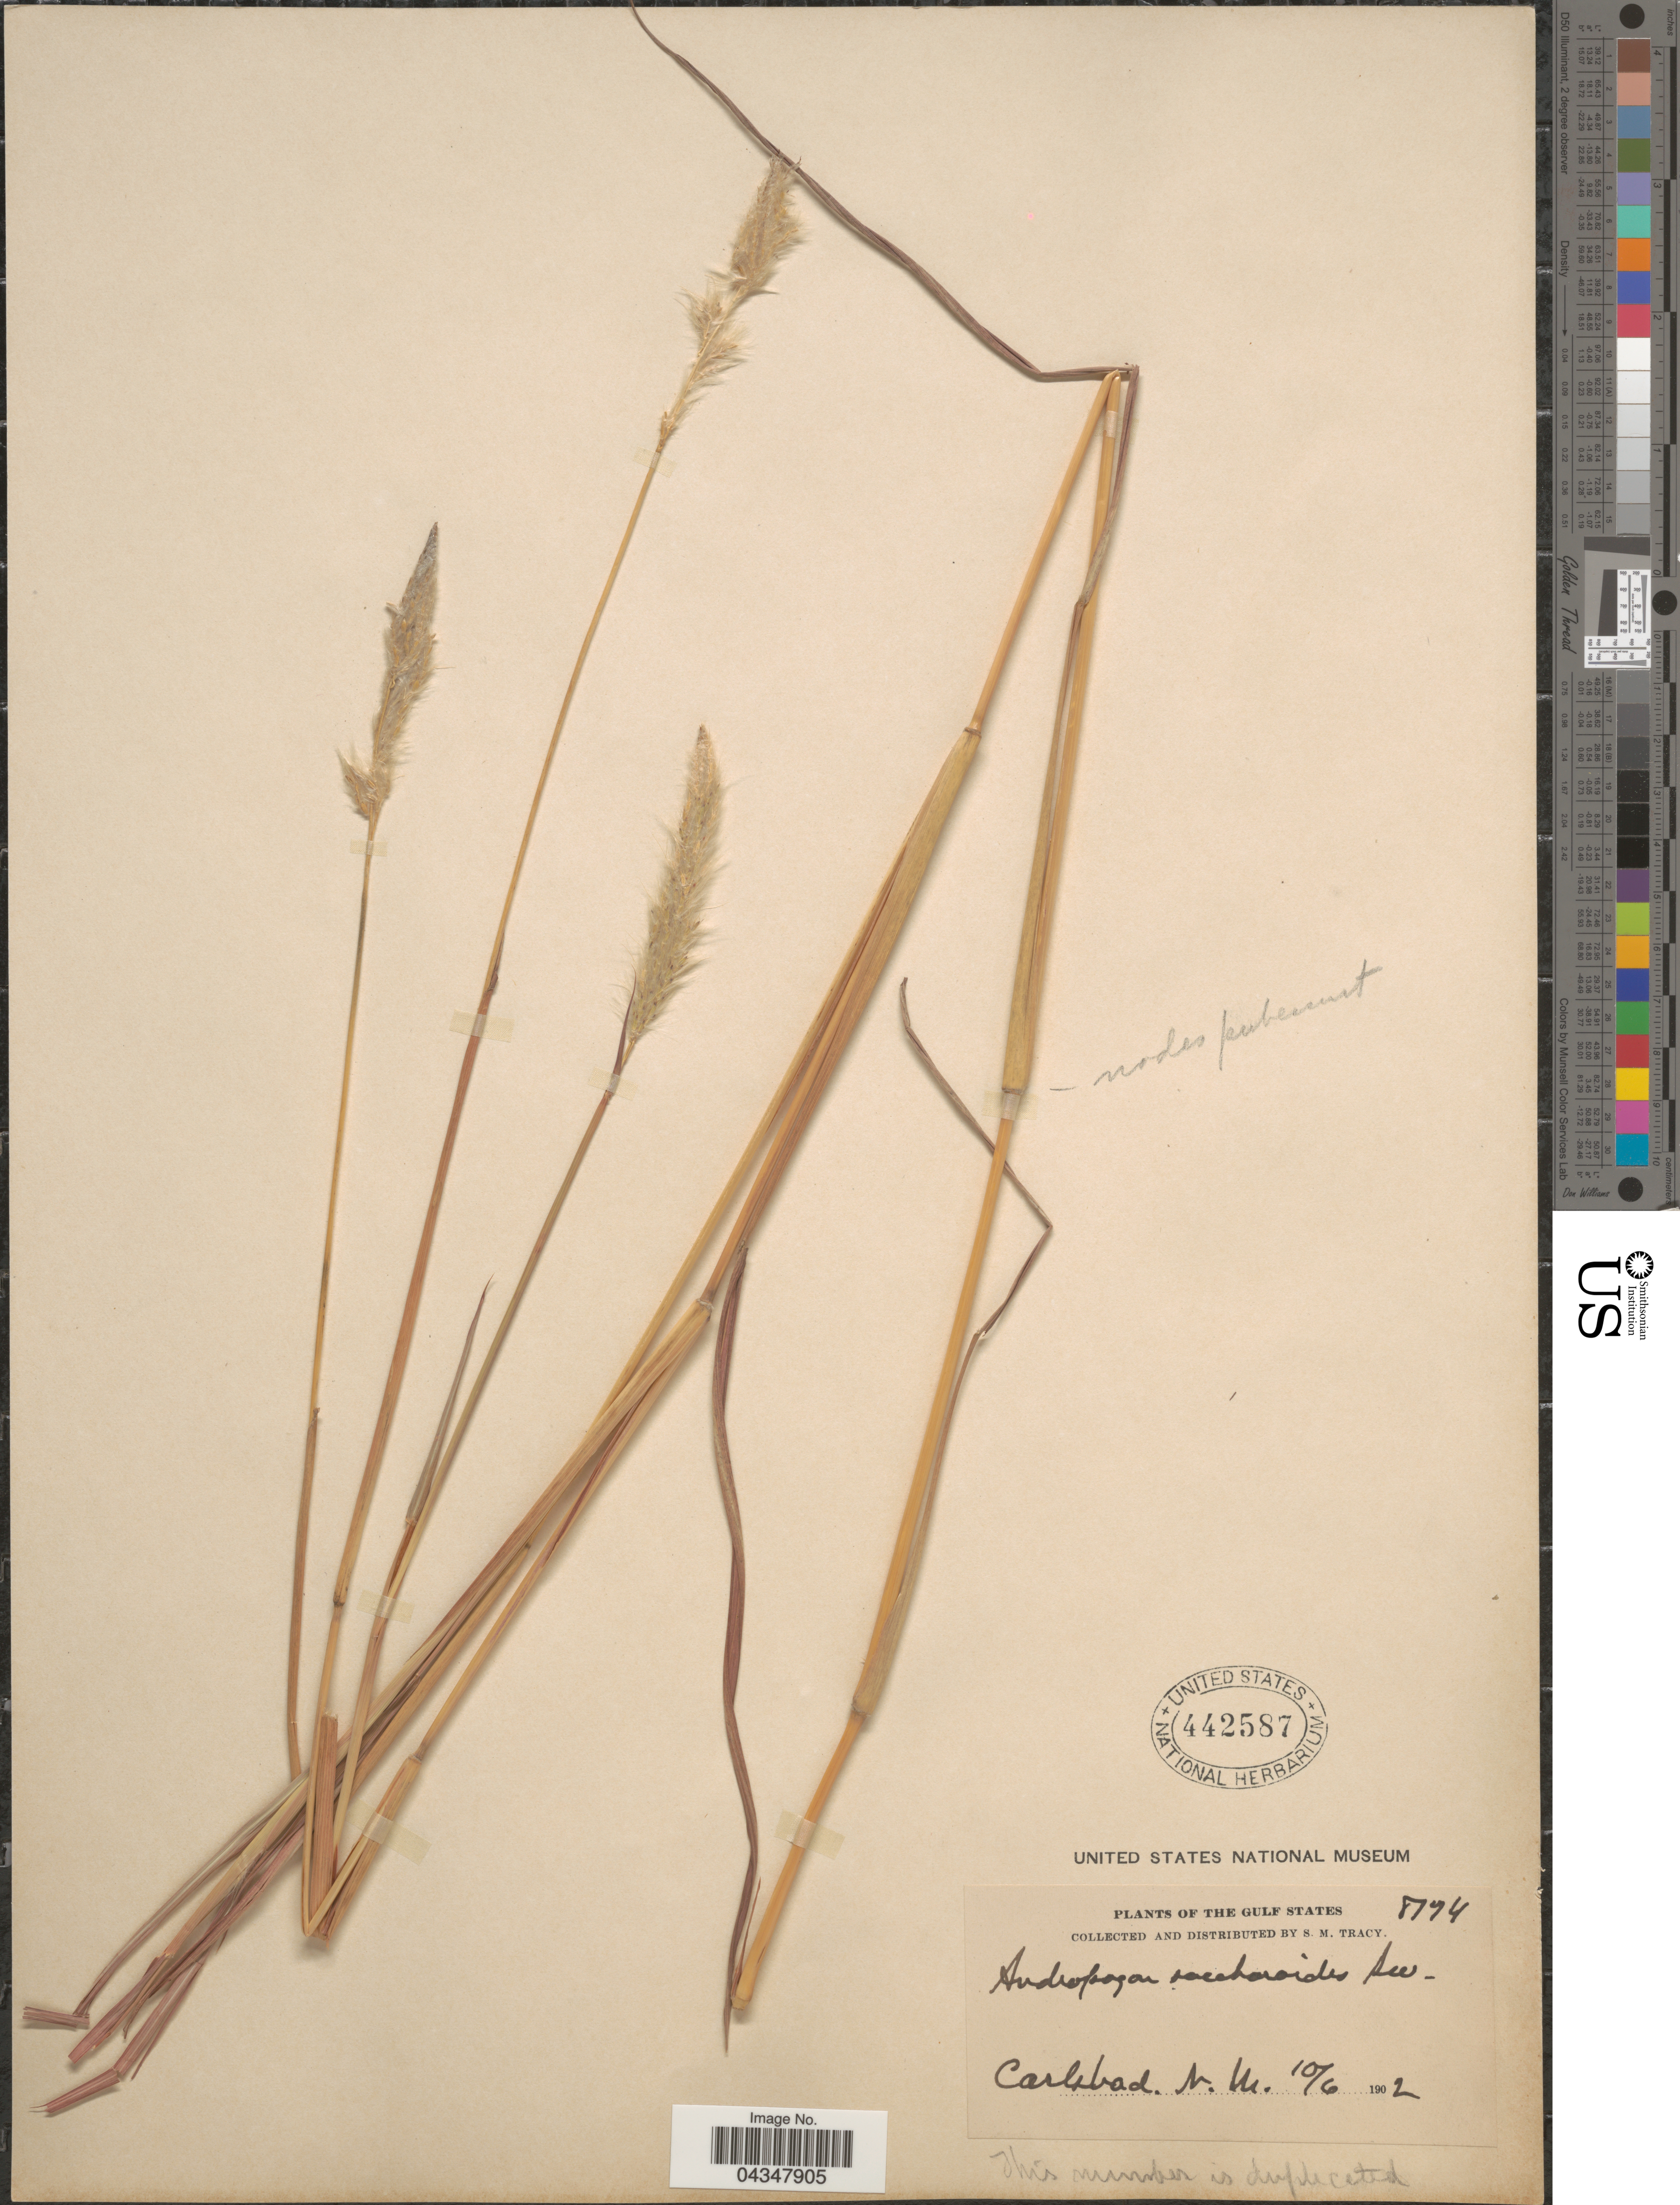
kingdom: Plantae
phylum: Tracheophyta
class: Liliopsida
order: Poales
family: Poaceae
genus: Bothriochloa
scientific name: Bothriochloa saccharoides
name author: (Sw.) Rydb.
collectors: S. M. Tracy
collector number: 8194*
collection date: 1902-10-06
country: United States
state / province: New Mexico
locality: Carlsbad.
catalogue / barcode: US 442587